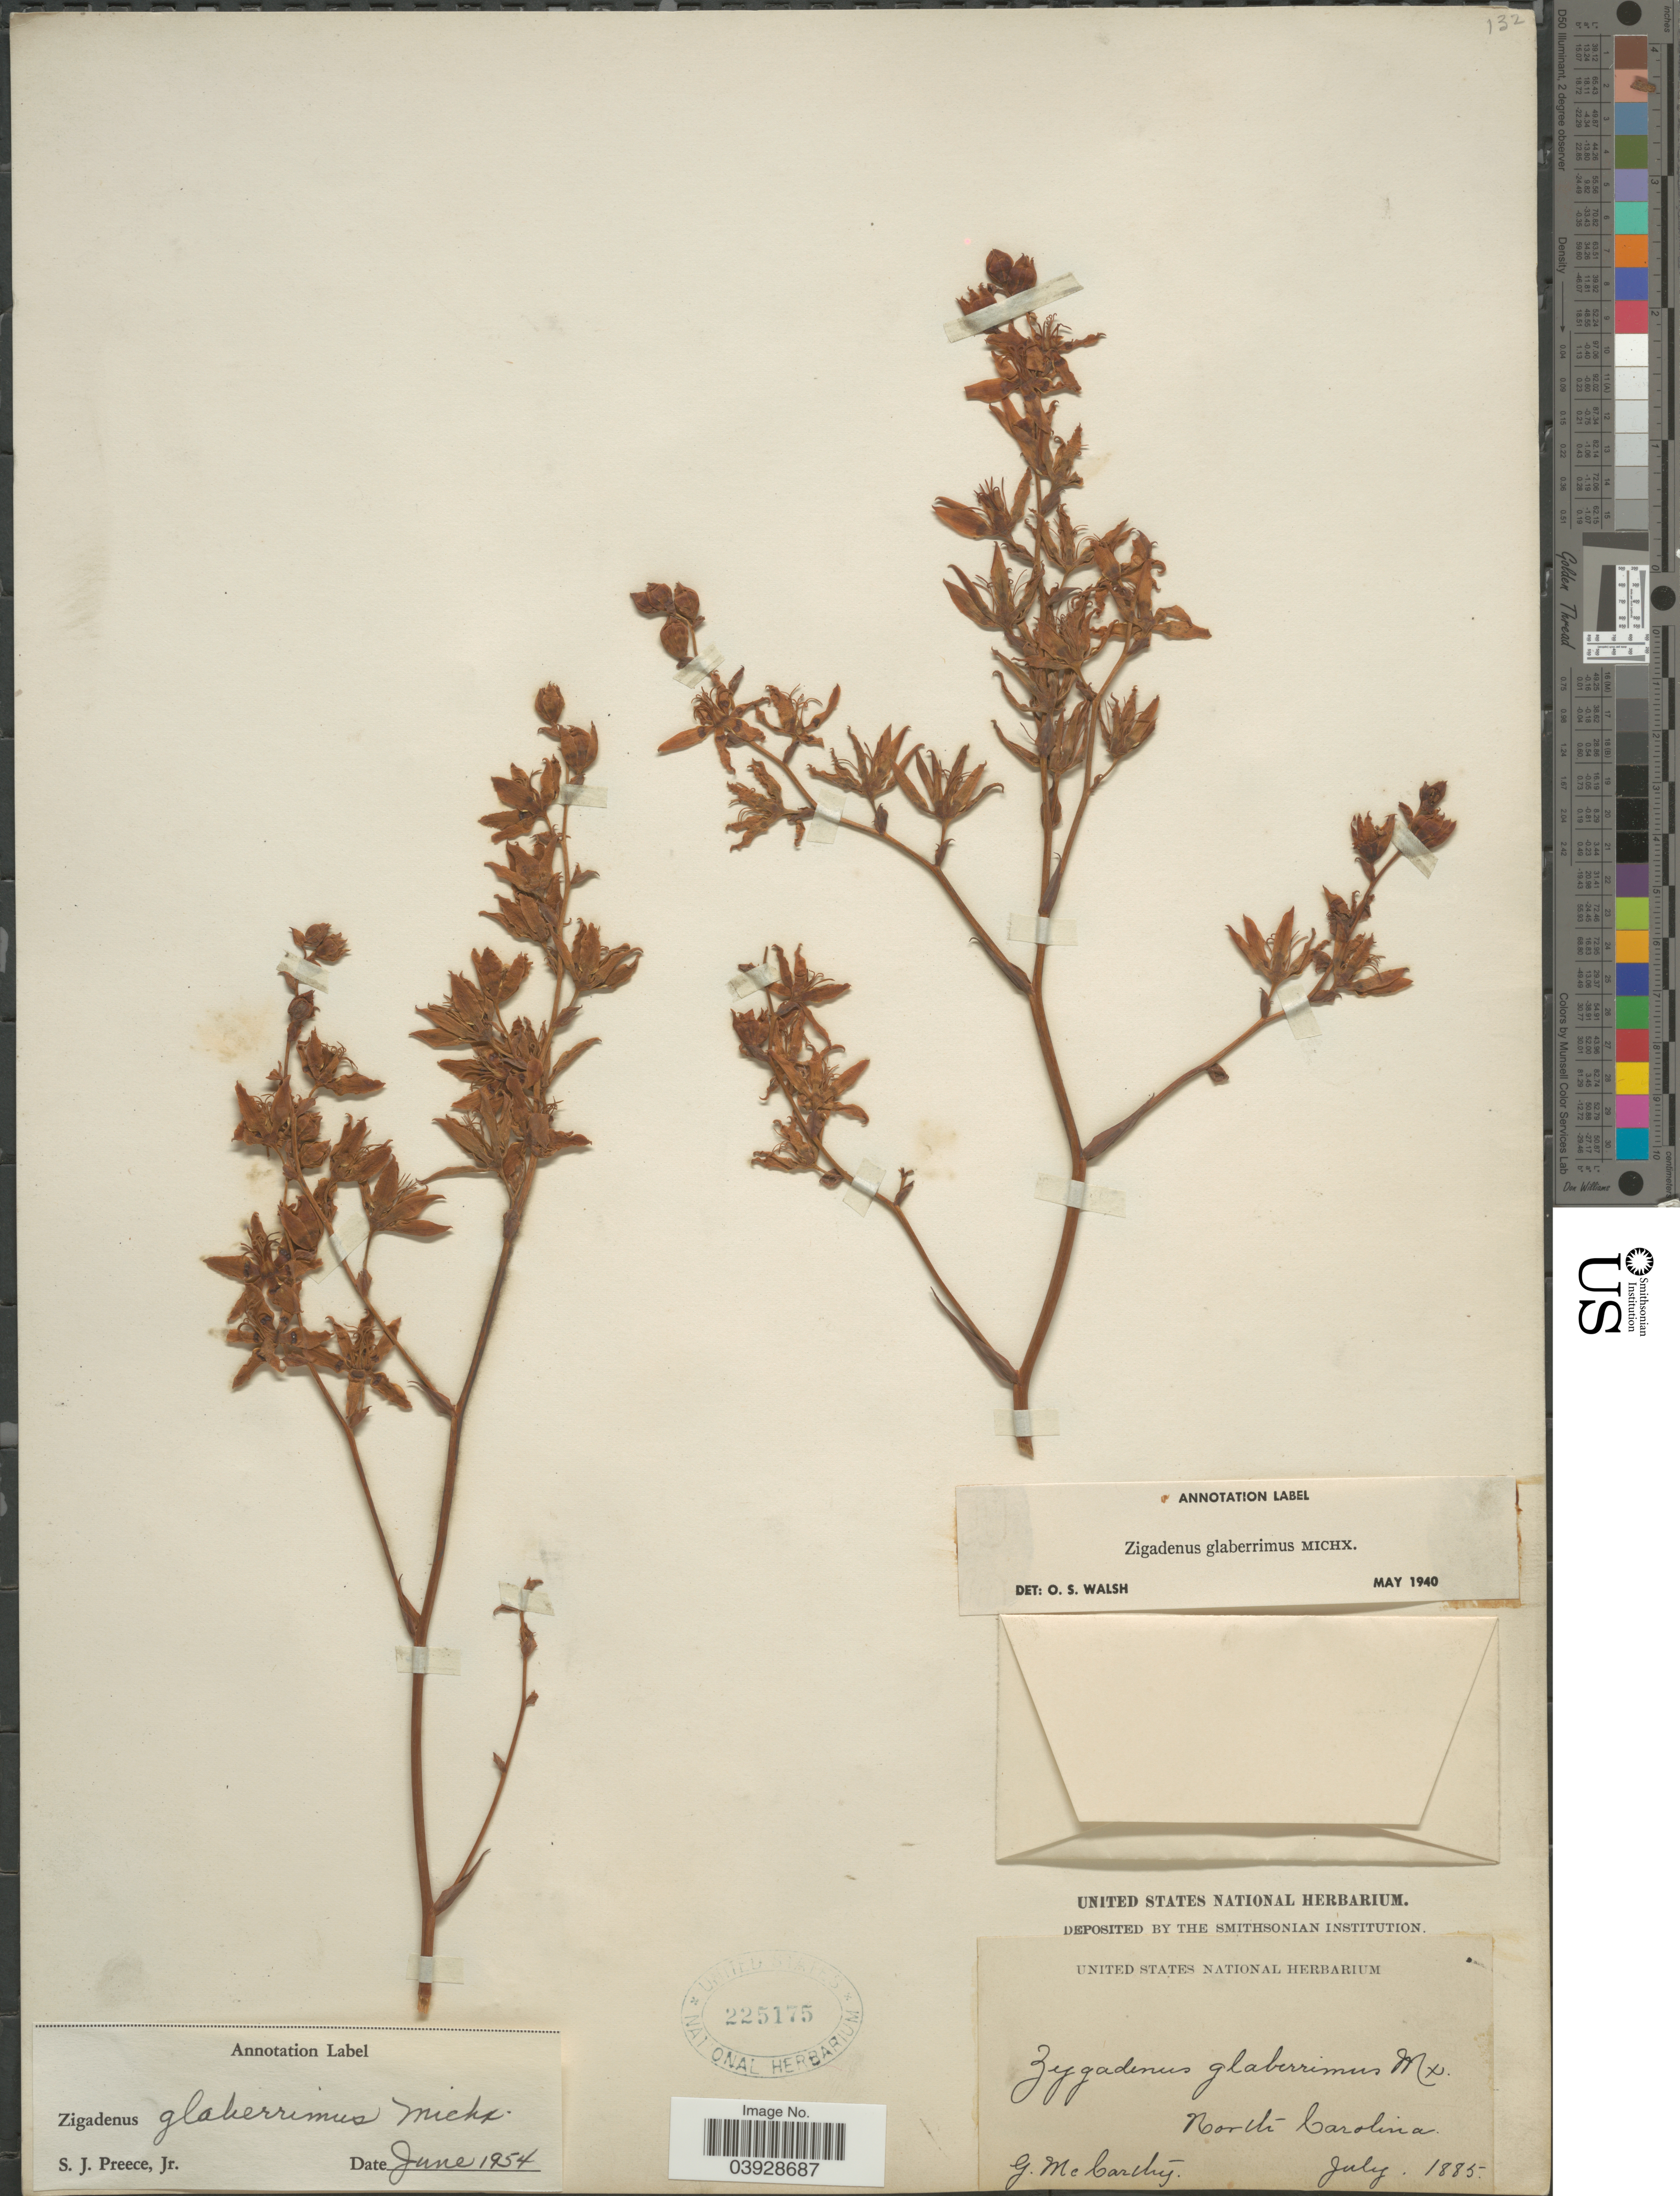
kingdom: Plantae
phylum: Tracheophyta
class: Liliopsida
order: Liliales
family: Melanthiaceae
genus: Zigadenus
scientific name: Zigadenus glaberrimus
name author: Michx.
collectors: G. McCarthy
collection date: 1885-07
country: United States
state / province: North Carolina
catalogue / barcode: US 225175